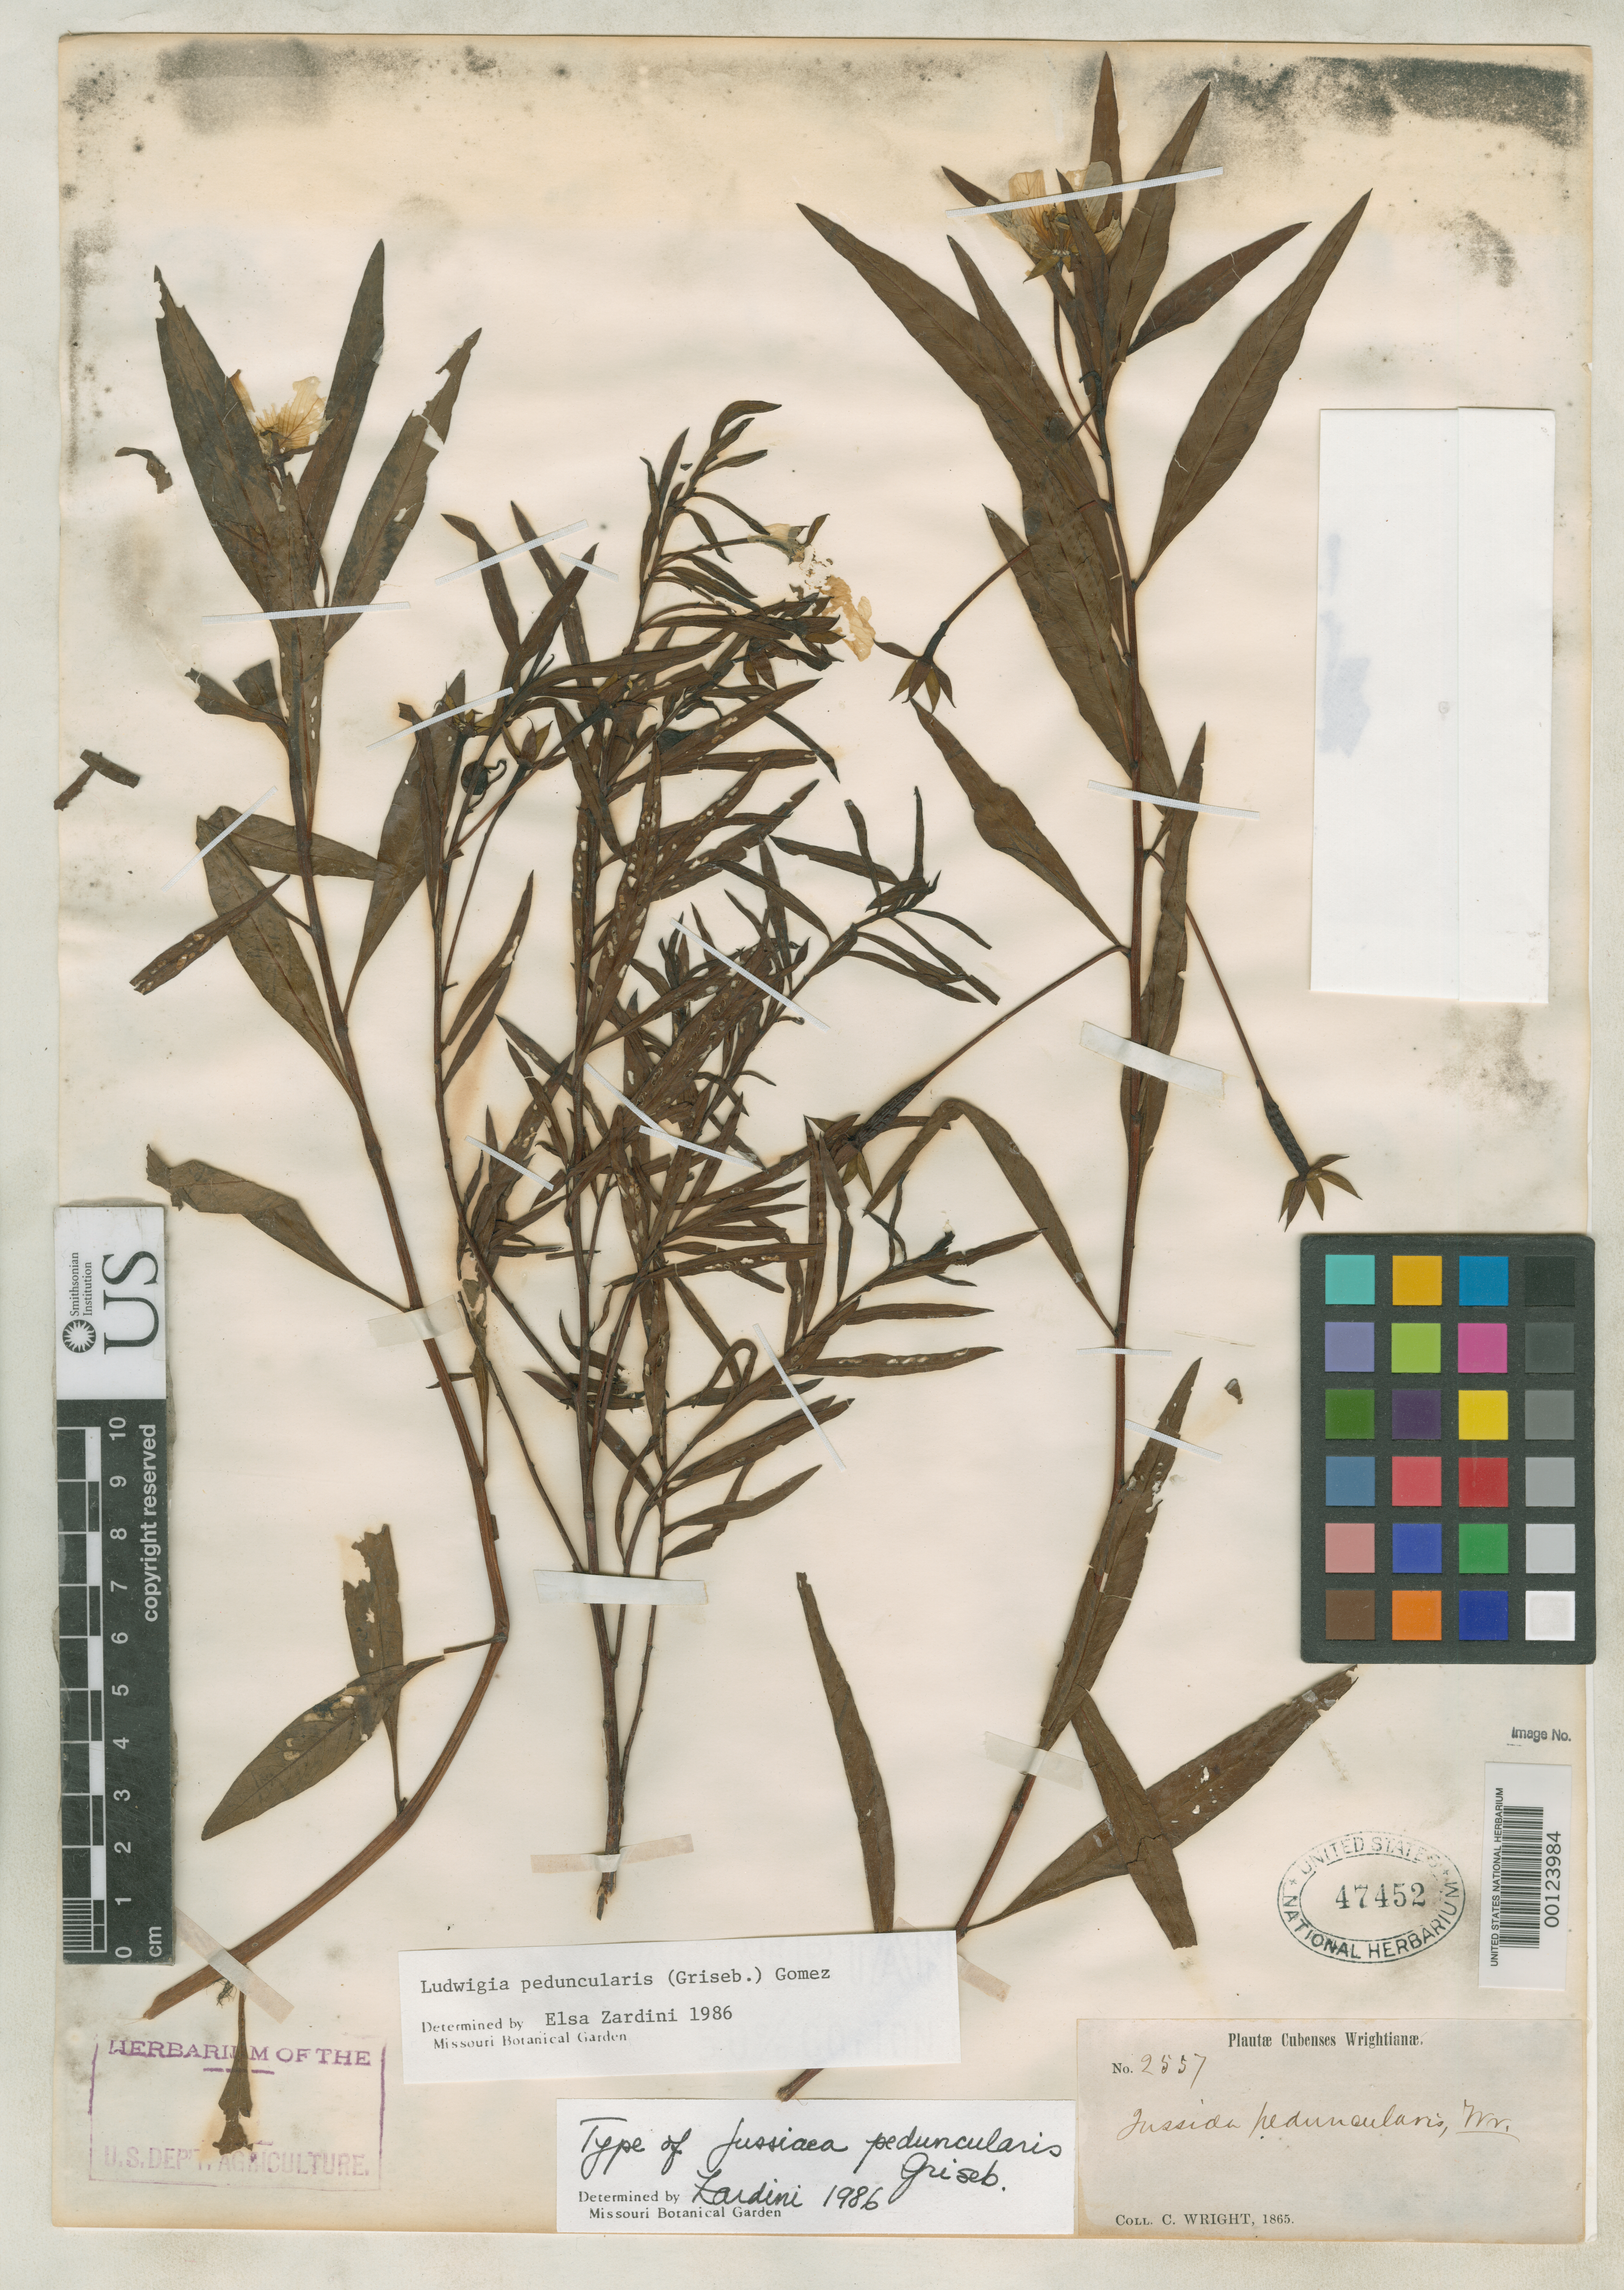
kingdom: Plantae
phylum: Tracheophyta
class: Magnoliopsida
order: Myrtales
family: Onagraceae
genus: Jussiaea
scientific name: Jussiaea peduncularis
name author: C. Wright in Griseb.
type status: Type Collection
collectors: C. Wright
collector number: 2557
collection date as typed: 1865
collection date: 1865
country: Cuba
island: Greater Antilles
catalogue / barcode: US 47452